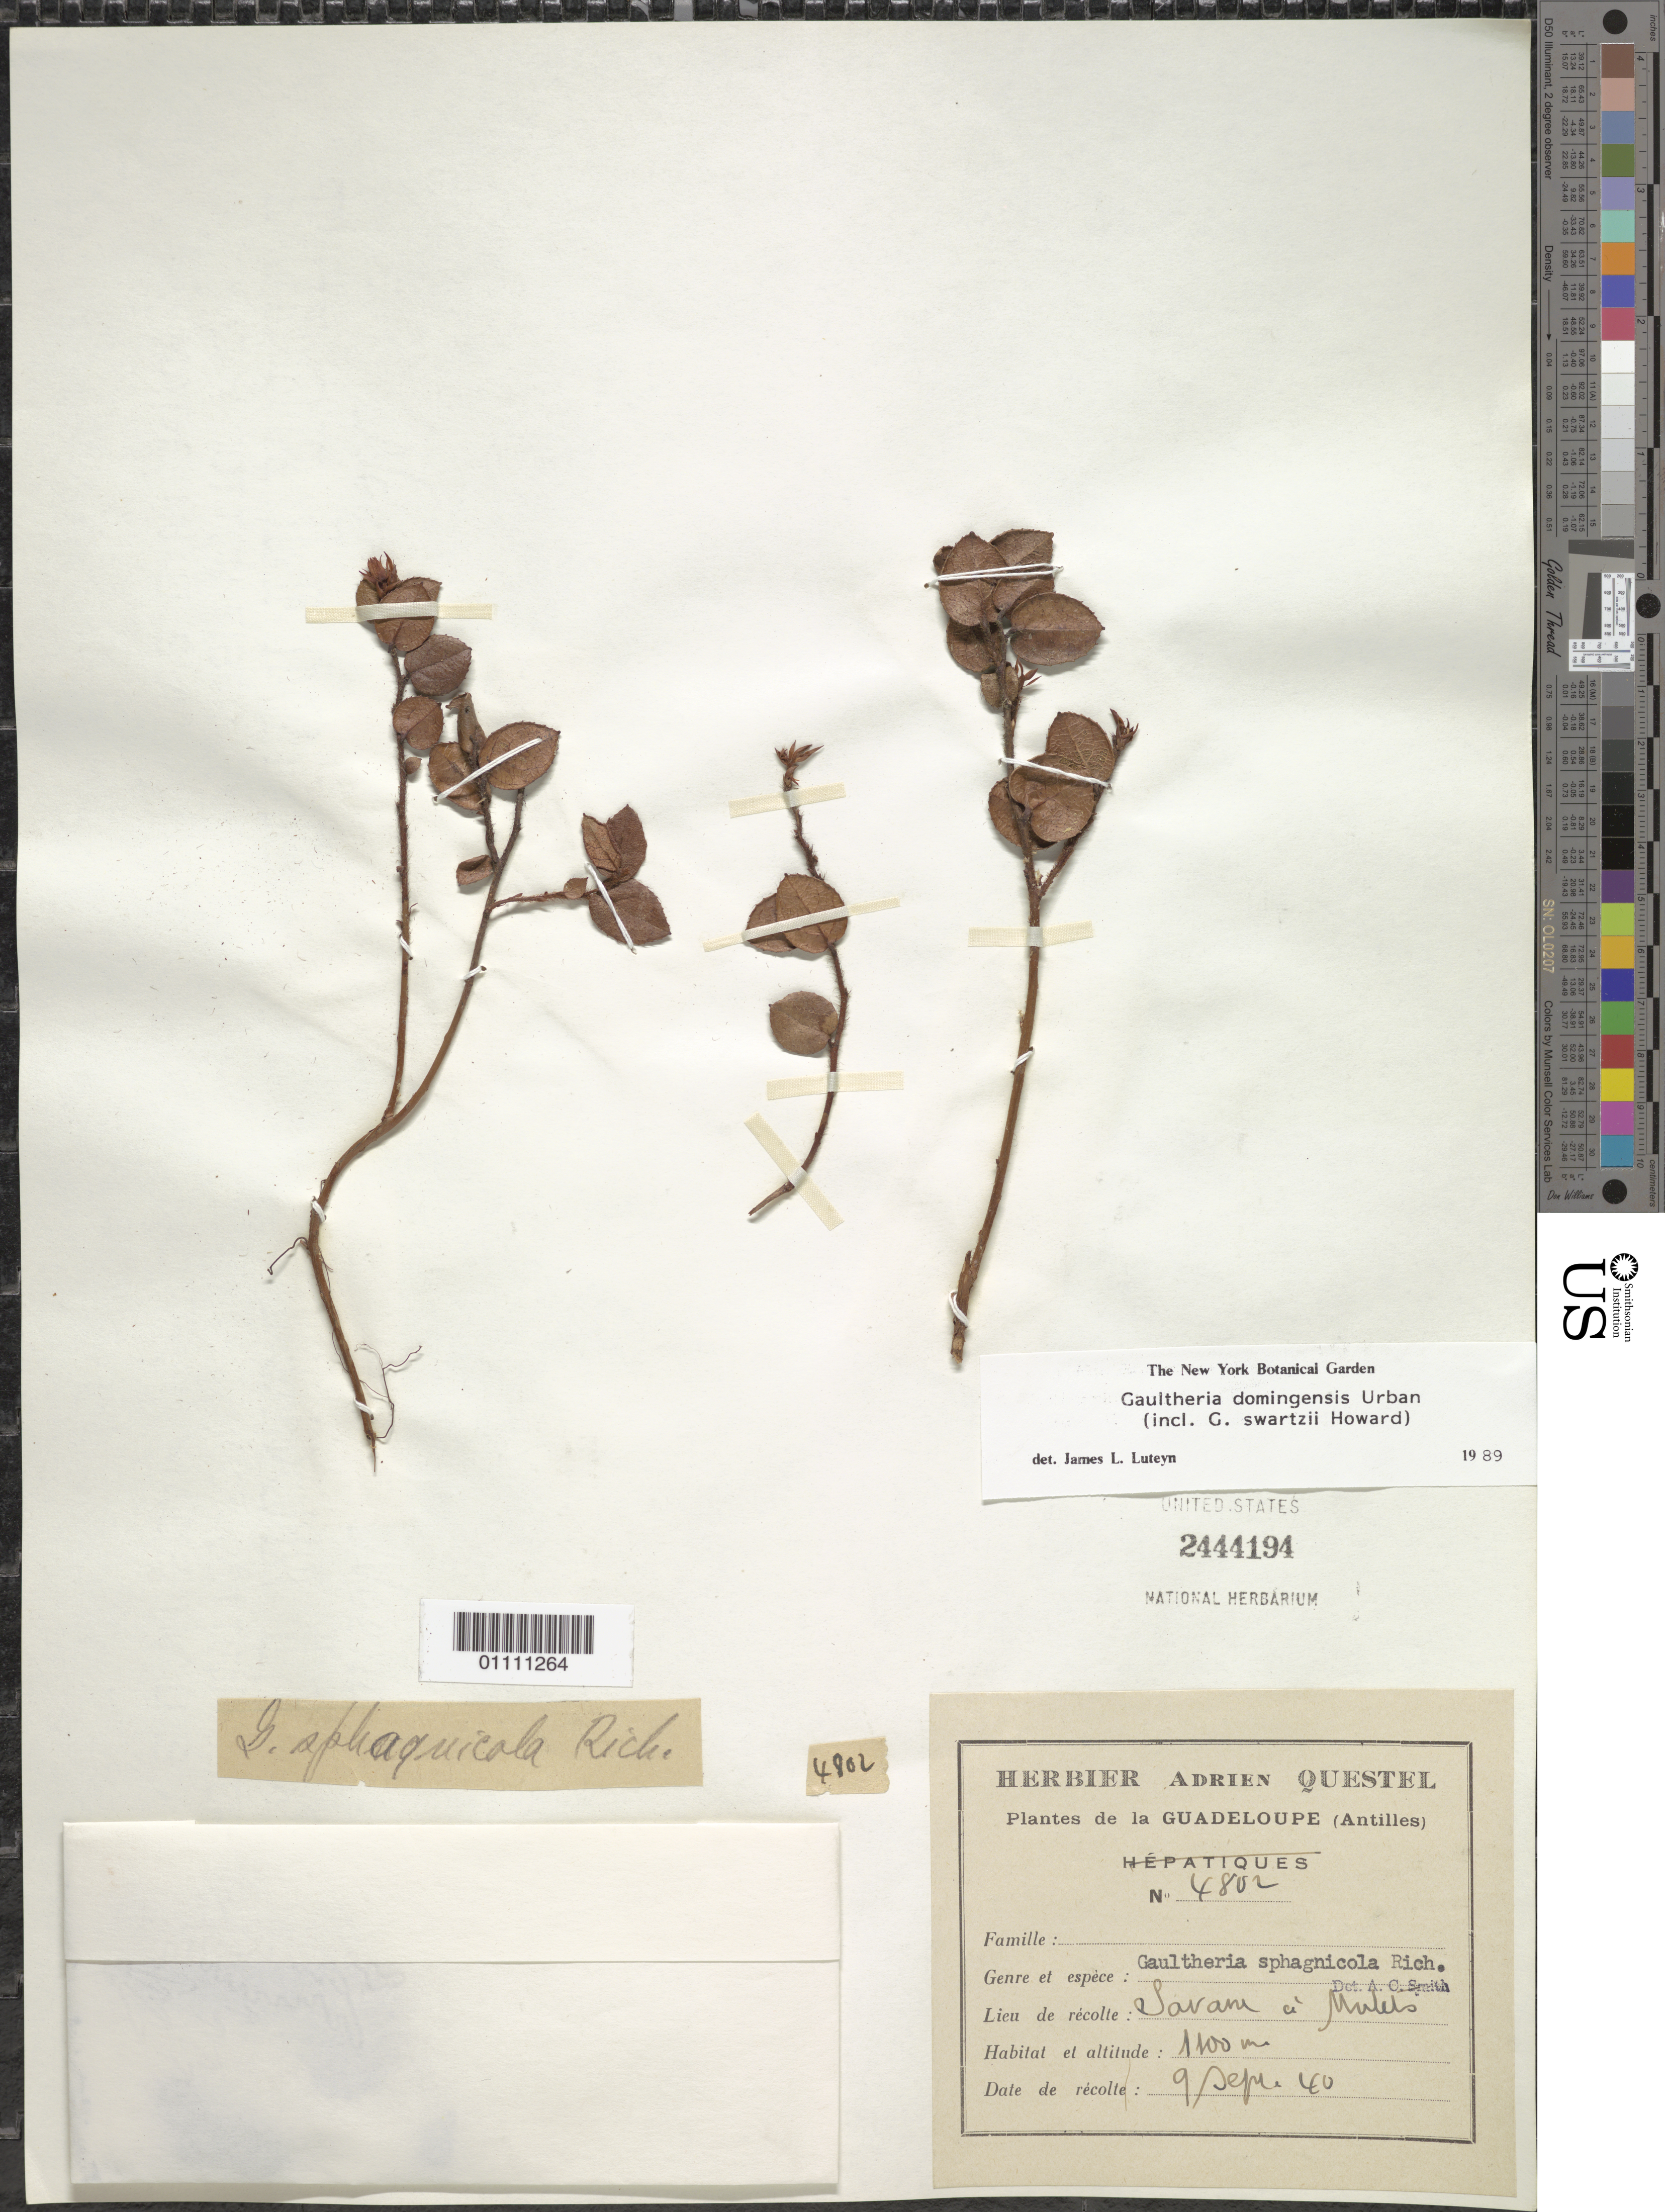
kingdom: Plantae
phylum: Tracheophyta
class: Magnoliopsida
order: Ericales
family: Ericaceae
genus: Gaultheria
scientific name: Gaultheria domingensis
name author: Urb.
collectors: A. Questel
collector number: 4802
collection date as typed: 09 Sep 1940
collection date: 1940-09-09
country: Guadeloupe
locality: Savanaa Mulels.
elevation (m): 1100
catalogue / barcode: US 2444194